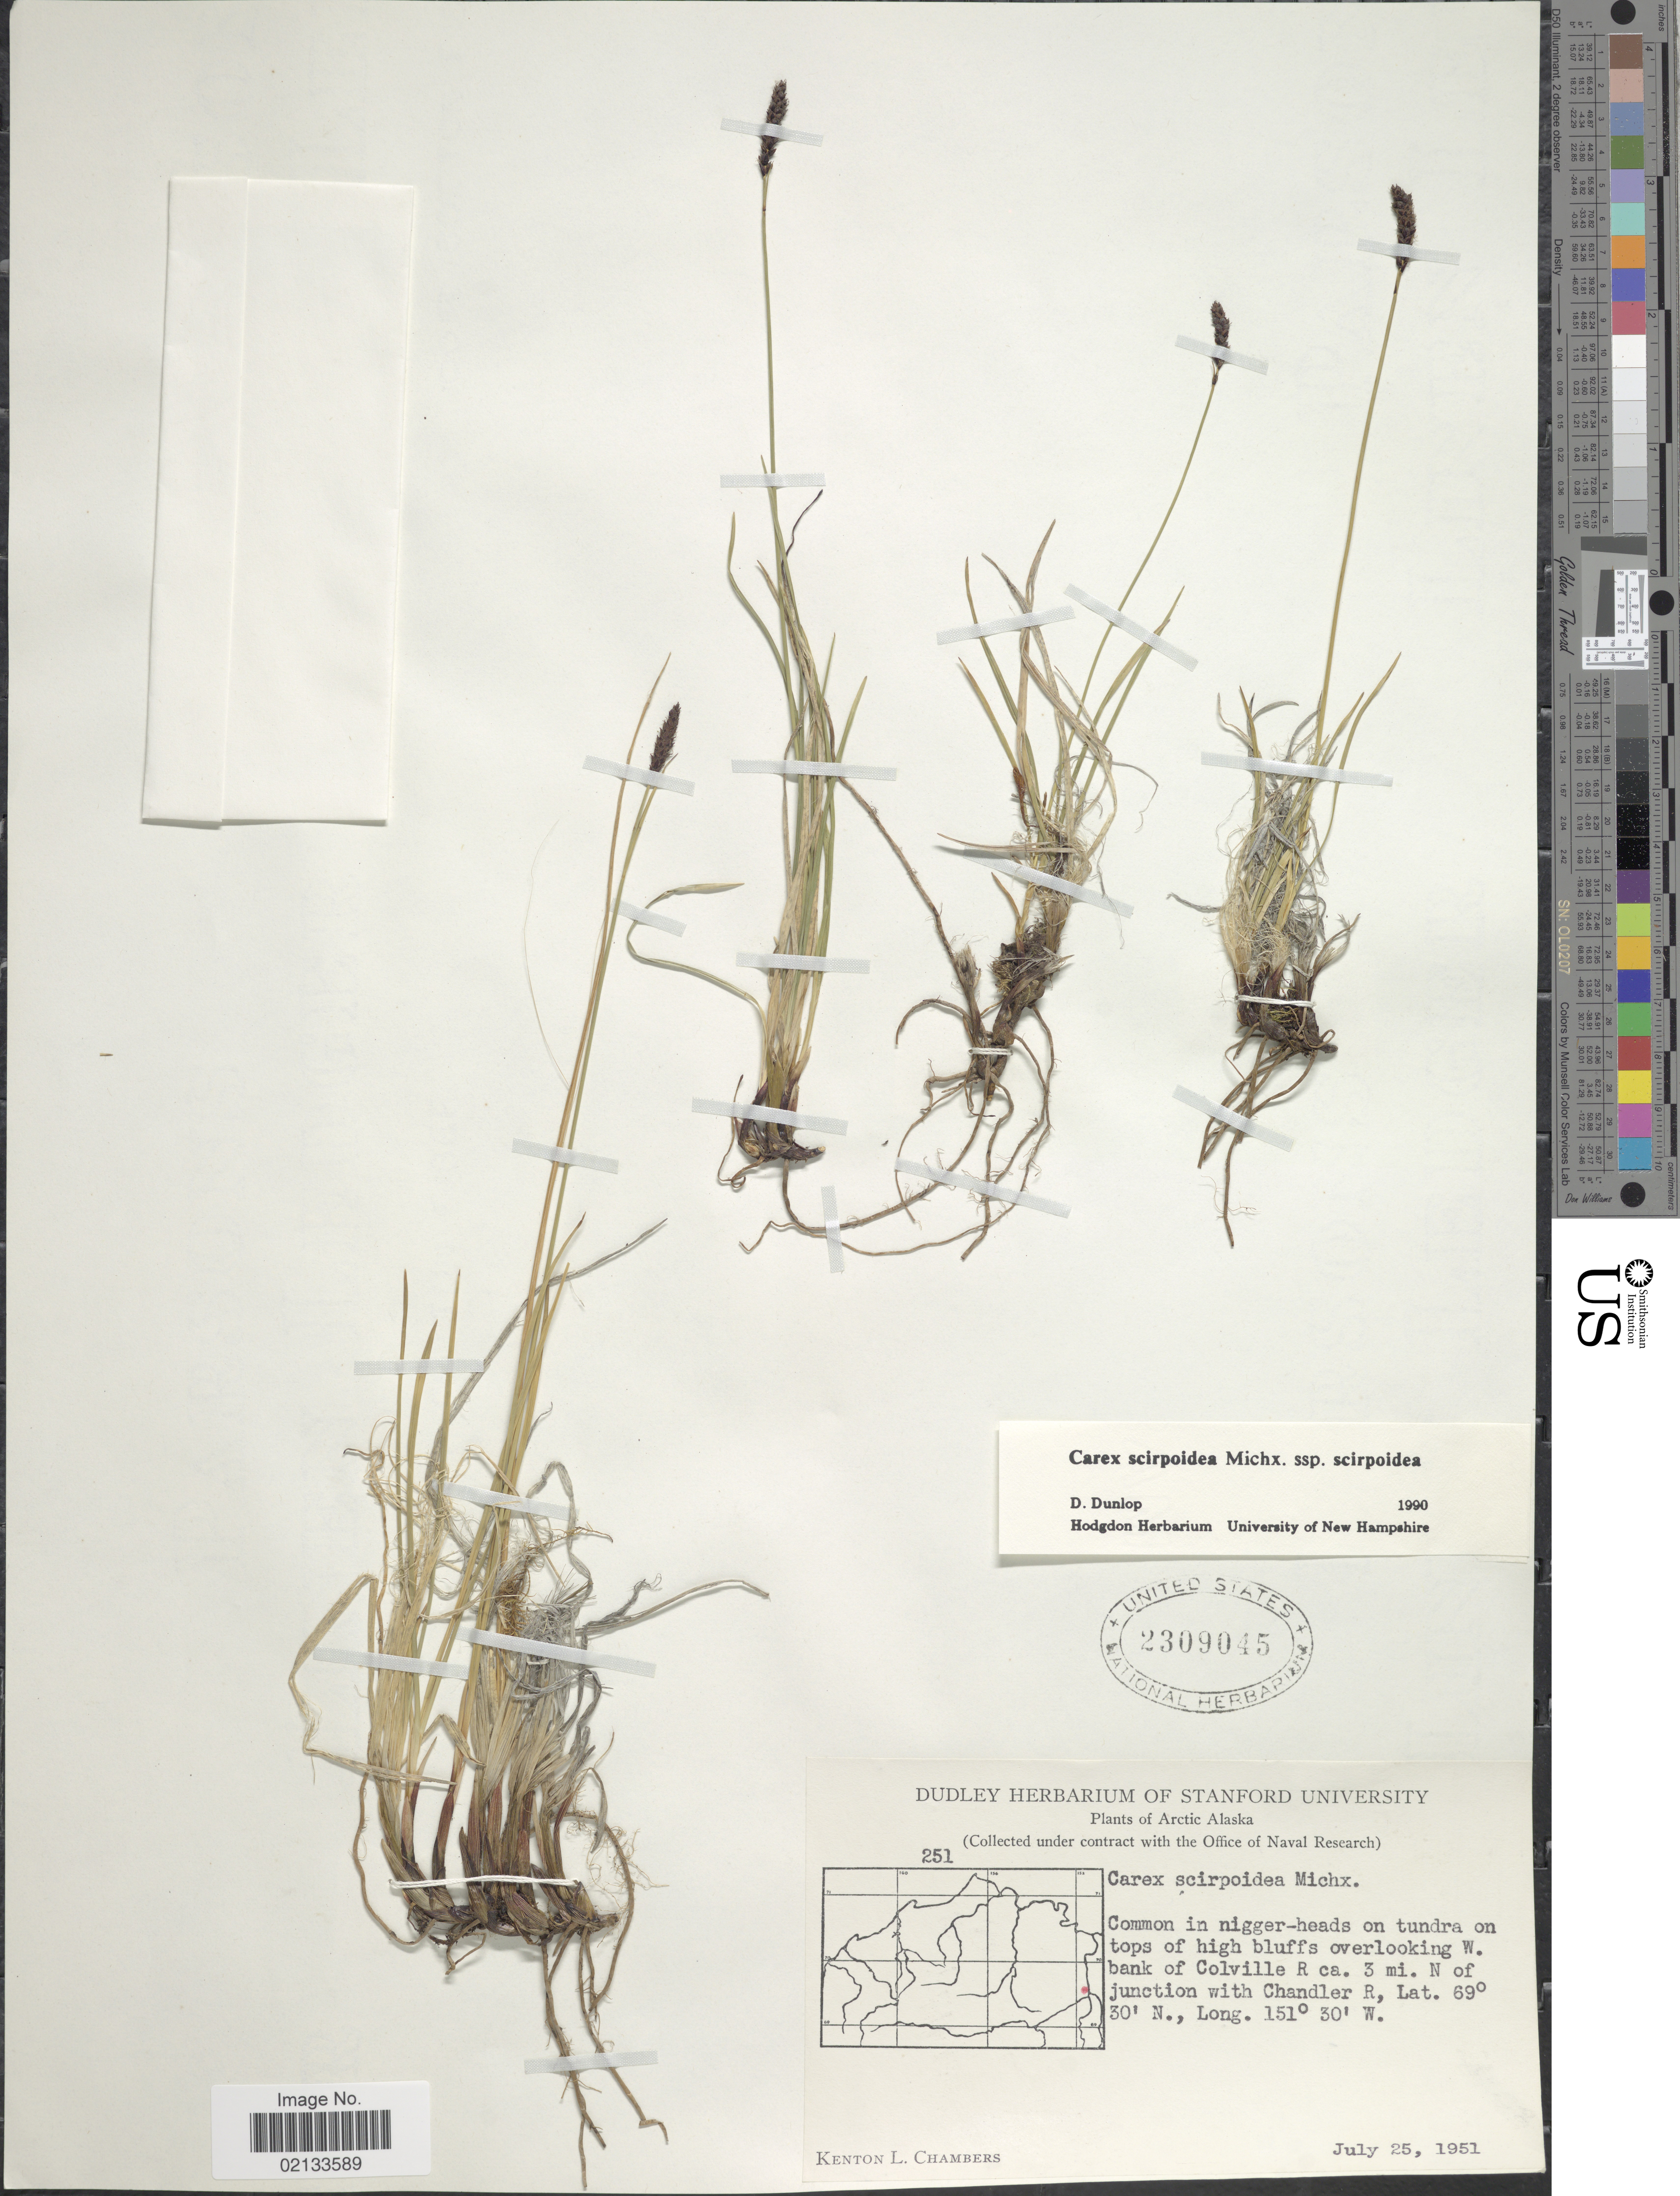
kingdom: Plantae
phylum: Tracheophyta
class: Liliopsida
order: Poales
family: Cyperaceae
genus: Carex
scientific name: Carex scirpoidea subsp. scirpoidea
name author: Michx.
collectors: K. L. Chambers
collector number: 251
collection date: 1951-07-25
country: United States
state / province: Alaska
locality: Arctic Alaska, Common in nigger-head on tundra on tops of high bluffs overlooking W bank of Colville R ca 3 mi. N of junction with Chandler R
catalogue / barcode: US 2309045